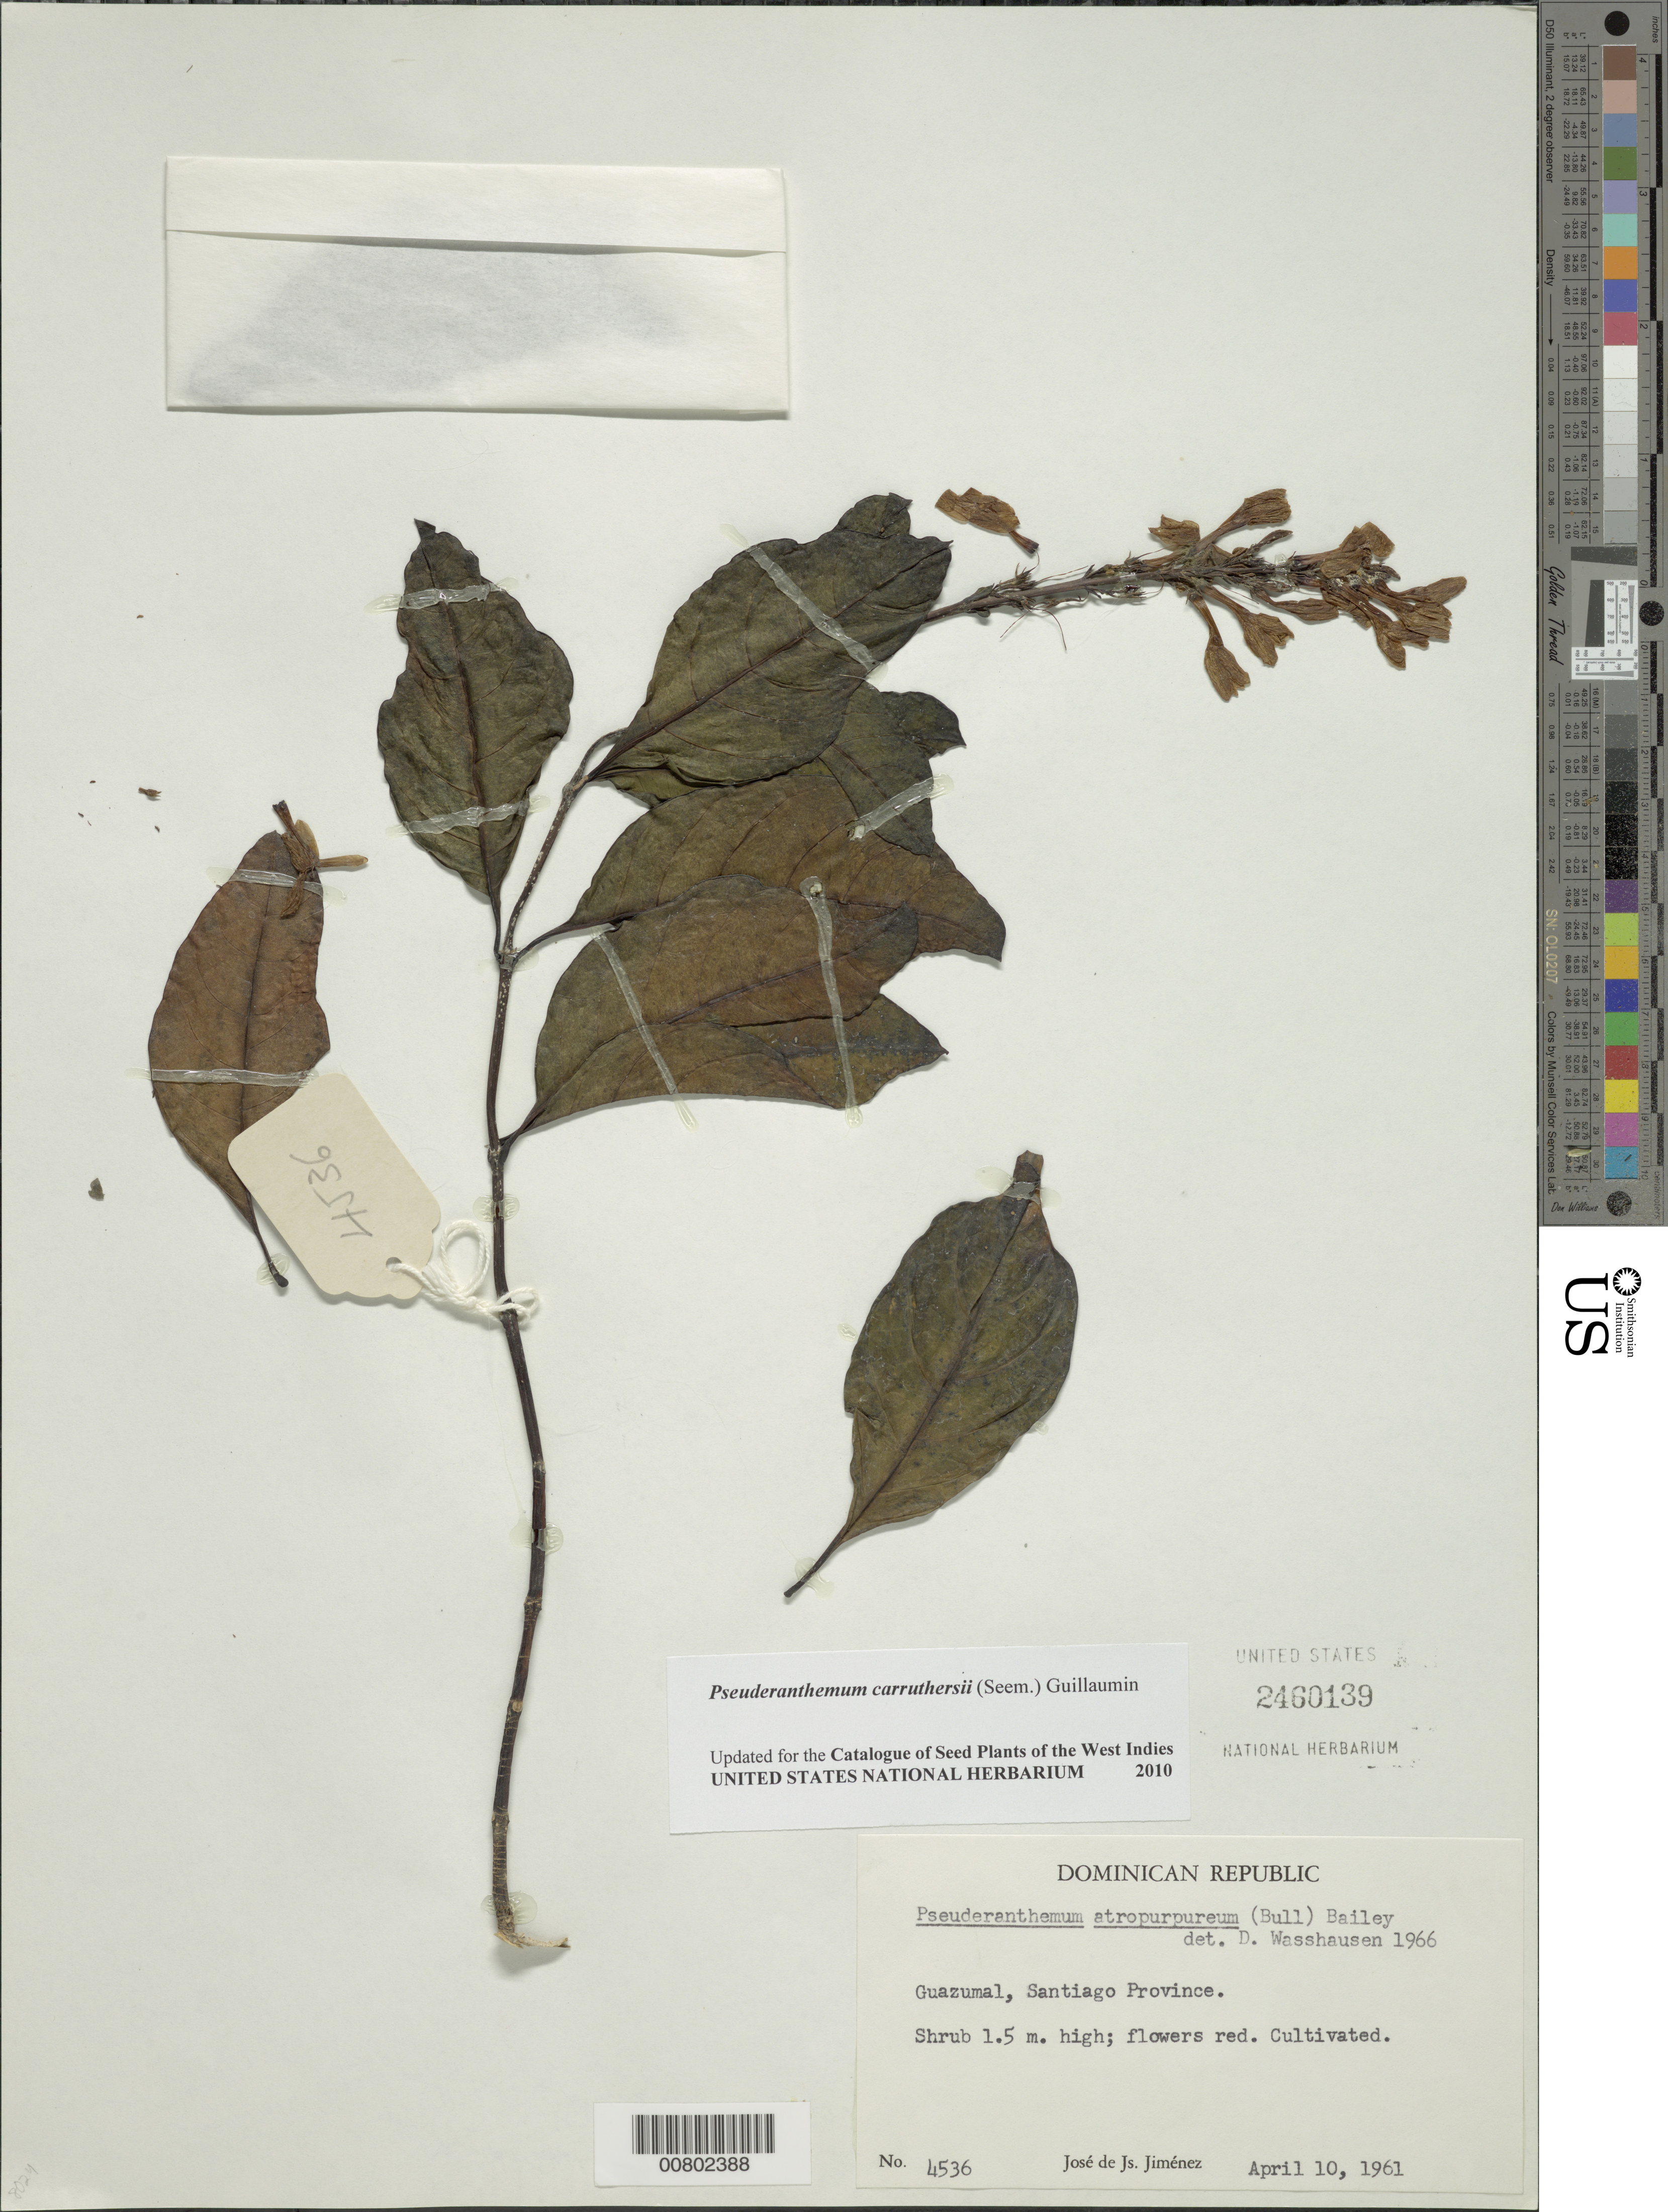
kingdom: Plantae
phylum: Tracheophyta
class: Magnoliopsida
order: Lamiales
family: Acanthaceae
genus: Pseuderanthemum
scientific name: Pseuderanthemum carruthersii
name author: (Seem.) Guillaumin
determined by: Wasshausen, Dieter C., (BOT), Smithsonian Institution - National Museum of Natural History (UNITED STATES)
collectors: J. J. Jiménez Almonte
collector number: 4536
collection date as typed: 10 Apr 1961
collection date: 1961-04-10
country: Dominican Republic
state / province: Santiago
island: Hispaniola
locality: Guazumal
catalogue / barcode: US 2460139